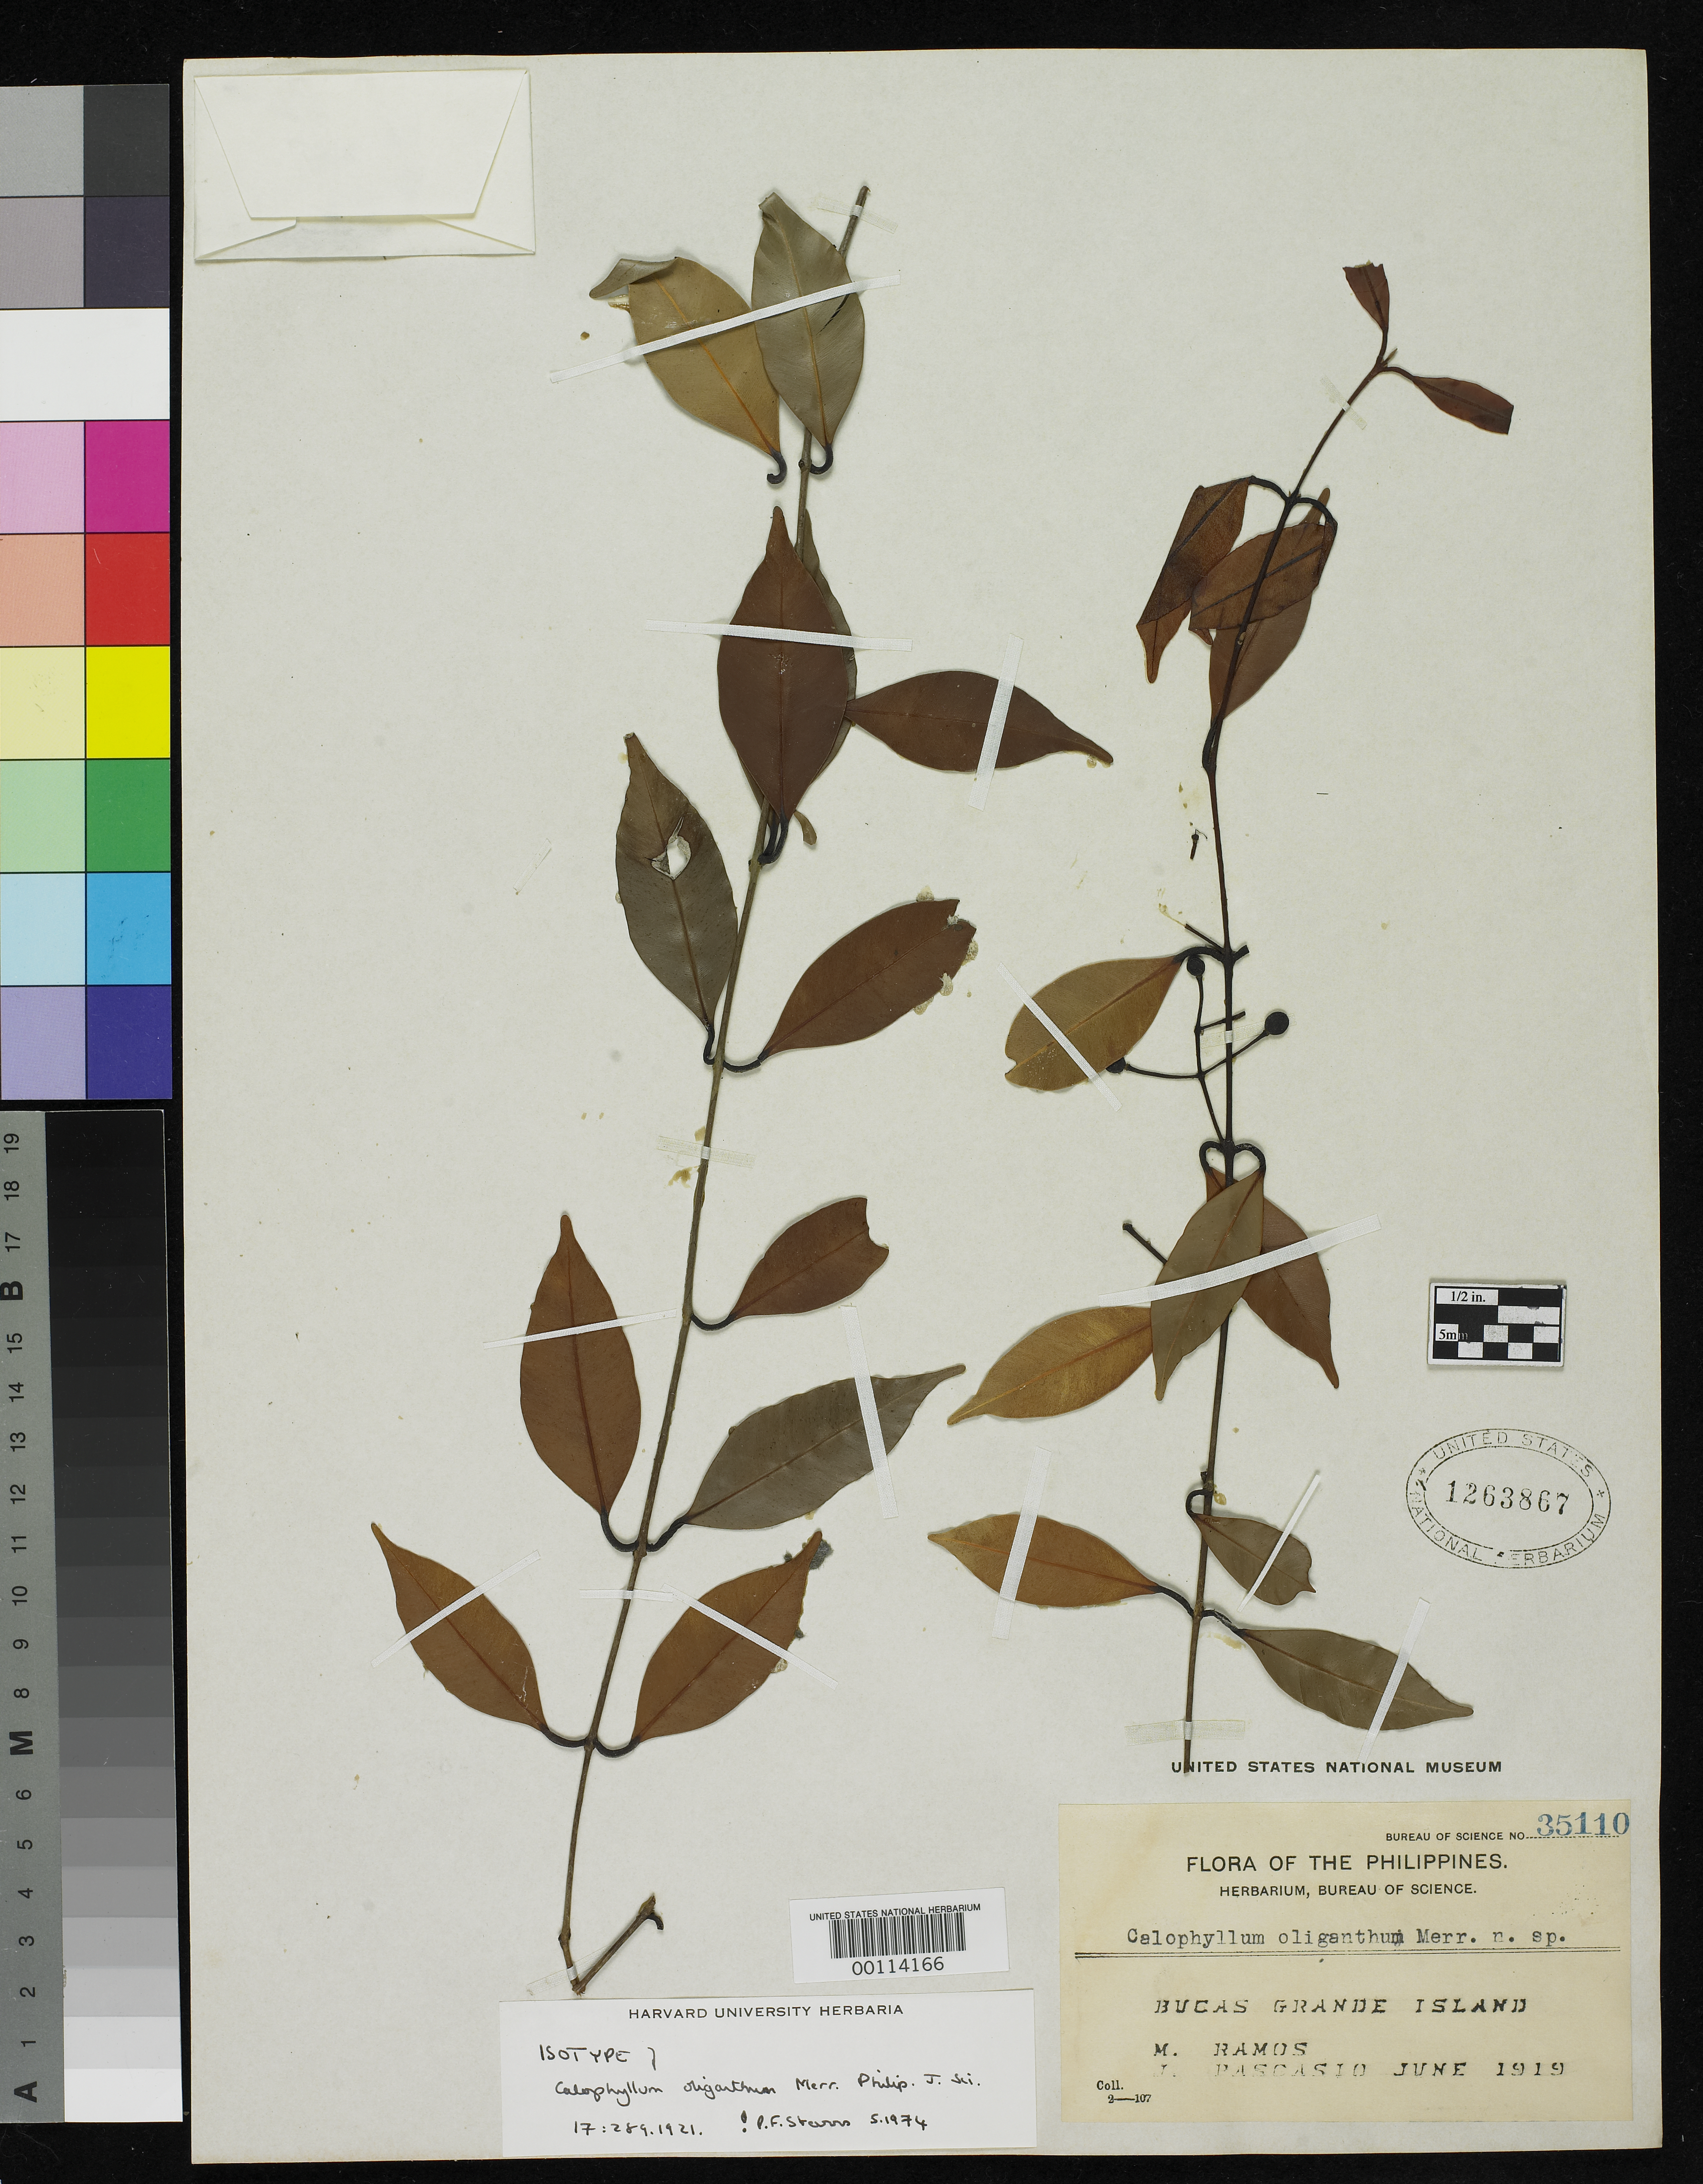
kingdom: Plantae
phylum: Tracheophyta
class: Magnoliopsida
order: Malpighiales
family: Calophyllaceae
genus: Calophyllum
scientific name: Calophyllum oliganthum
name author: Merr.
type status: Isotype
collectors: M. Ramos & J. Pascasio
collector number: Bur. Sci. 35110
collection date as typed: Jun 1919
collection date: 1919-06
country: Philippines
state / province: Caraga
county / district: Surigao del Norte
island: Bucas Grande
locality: Bucas Grande Island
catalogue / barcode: US 1263867